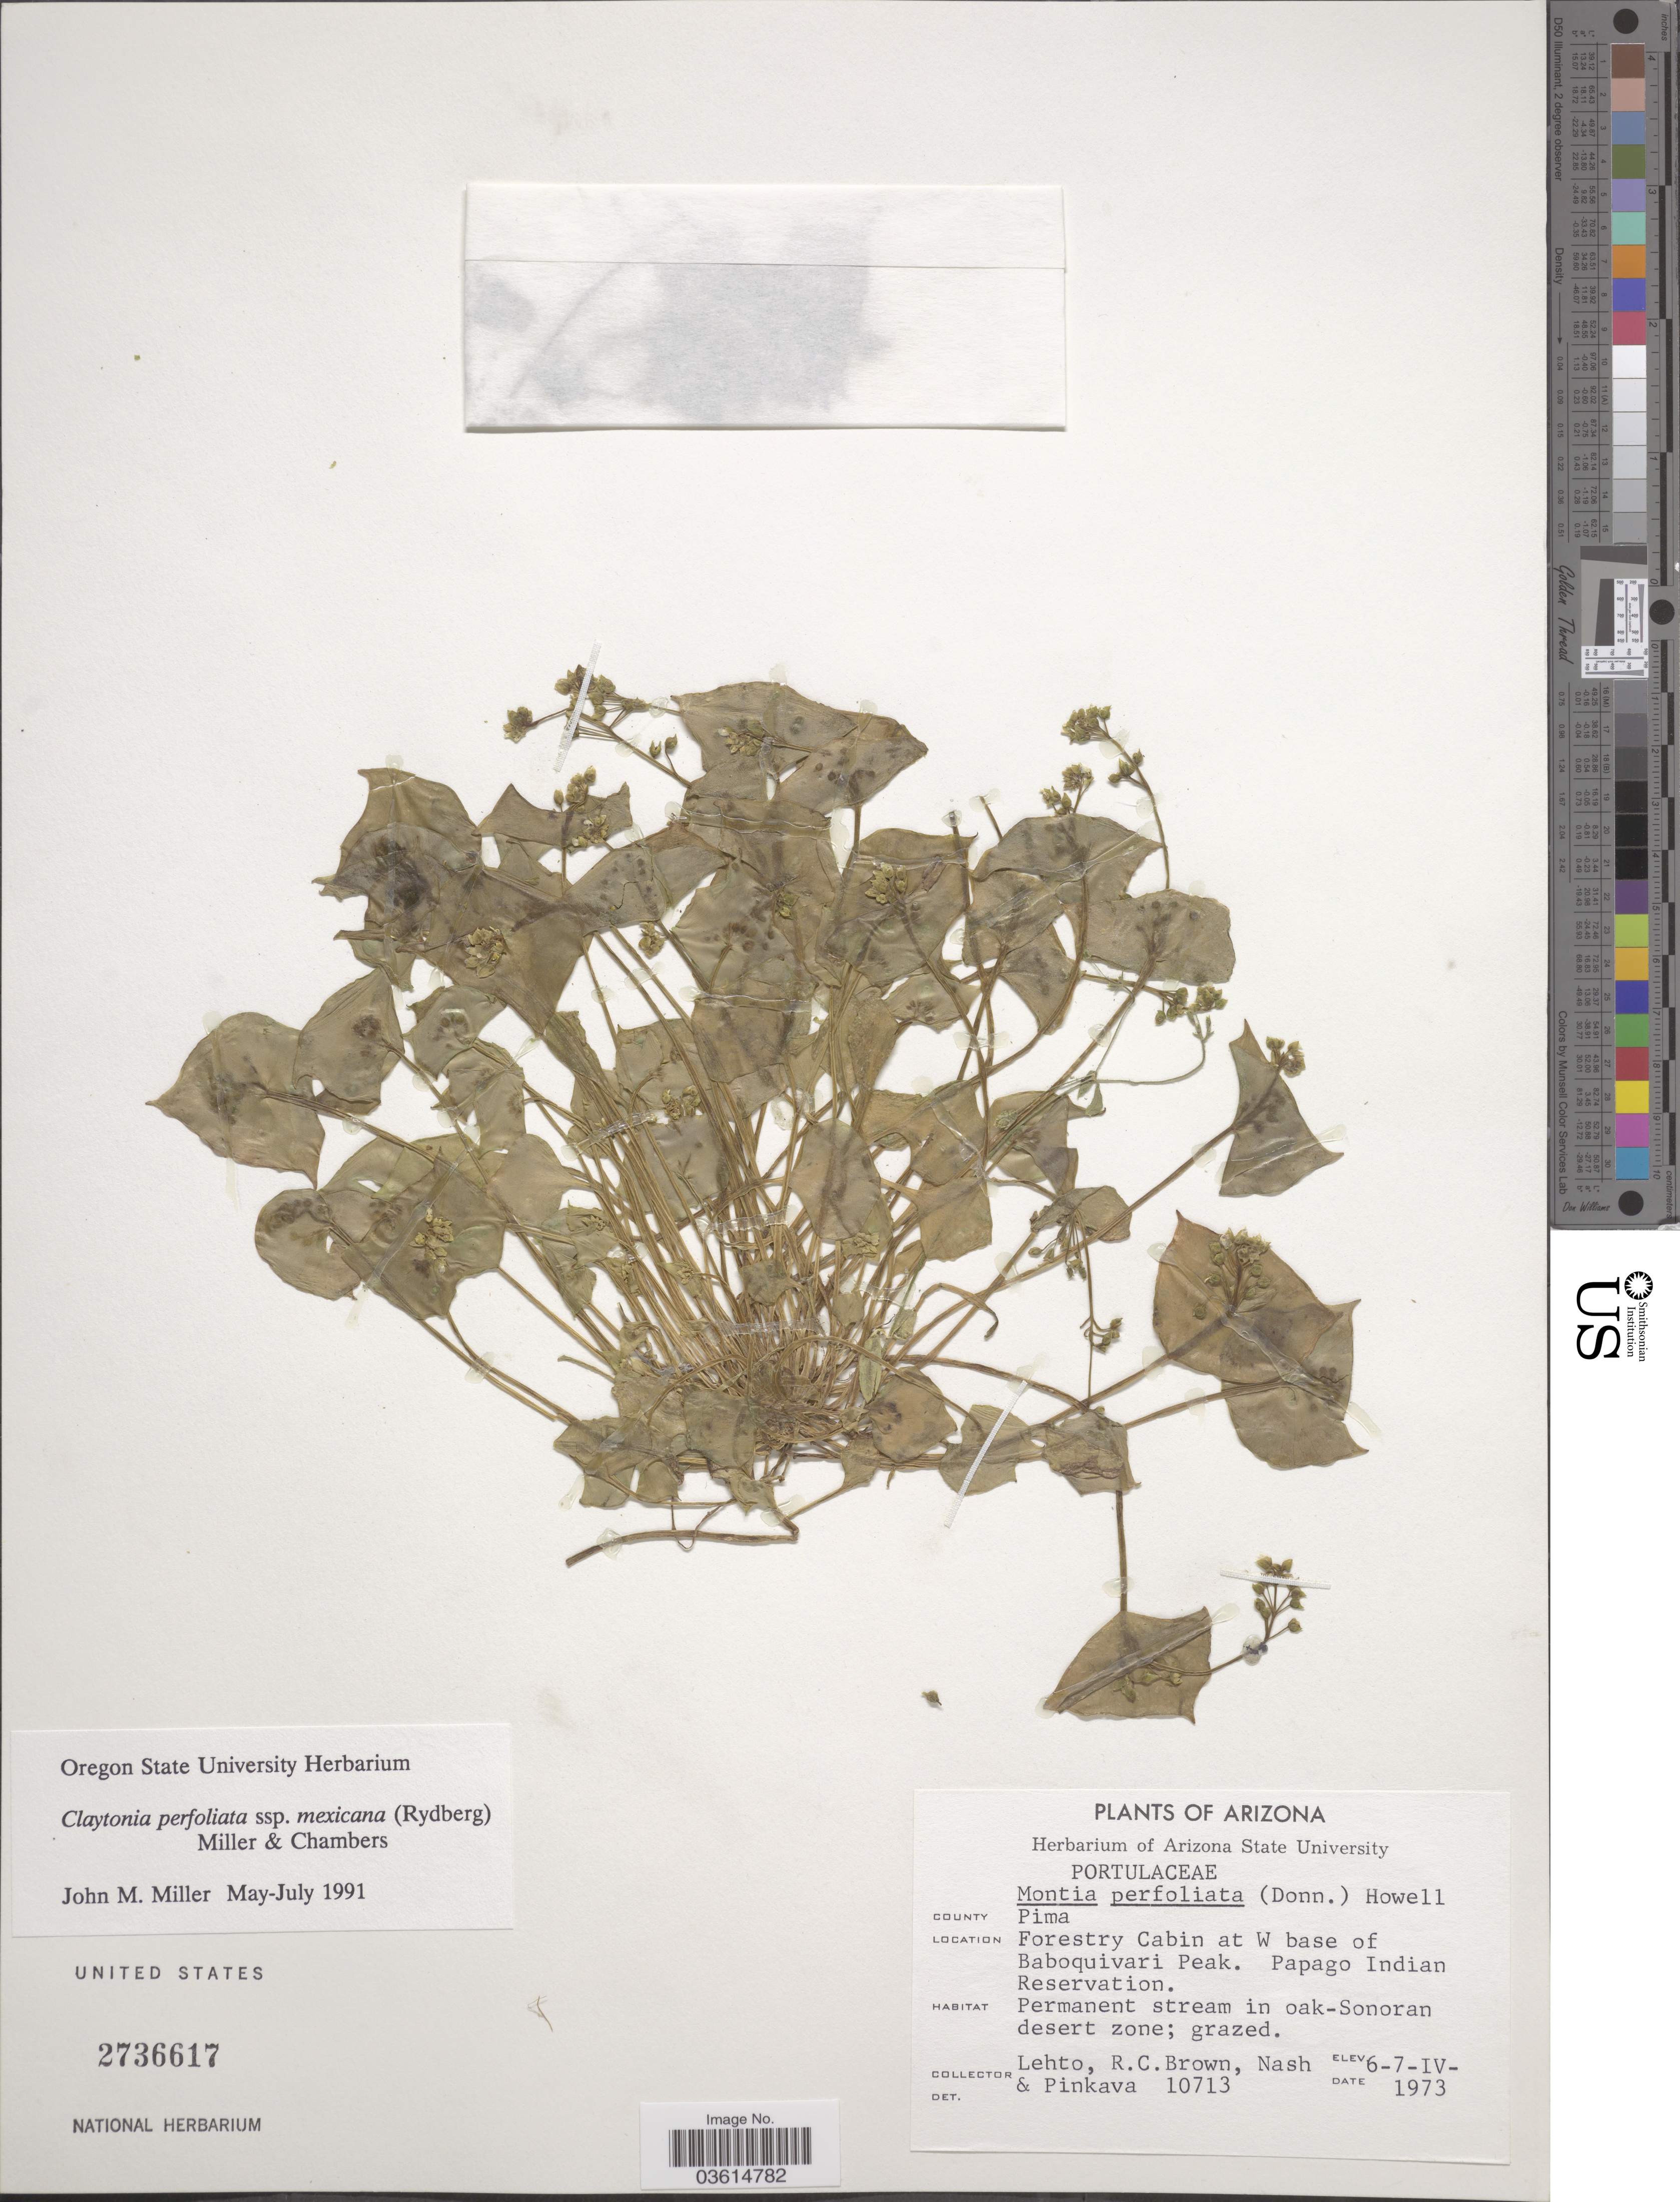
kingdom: Plantae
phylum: Tracheophyta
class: Magnoliopsida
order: Caryophyllales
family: Montiaceae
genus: Claytonia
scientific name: Claytonia perfoliata subsp. mexicana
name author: (Rydb.) Mill. & Chambers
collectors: -. Lehto, R. C. Brown, -- Nash & -. Pinkava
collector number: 10713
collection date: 1973-04-06/1973-04-07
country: United States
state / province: Arizona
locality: County Pima. Forestry Cabin at W base of Baboquivari Peak. Papago Indian Reservation.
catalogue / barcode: US 2736617